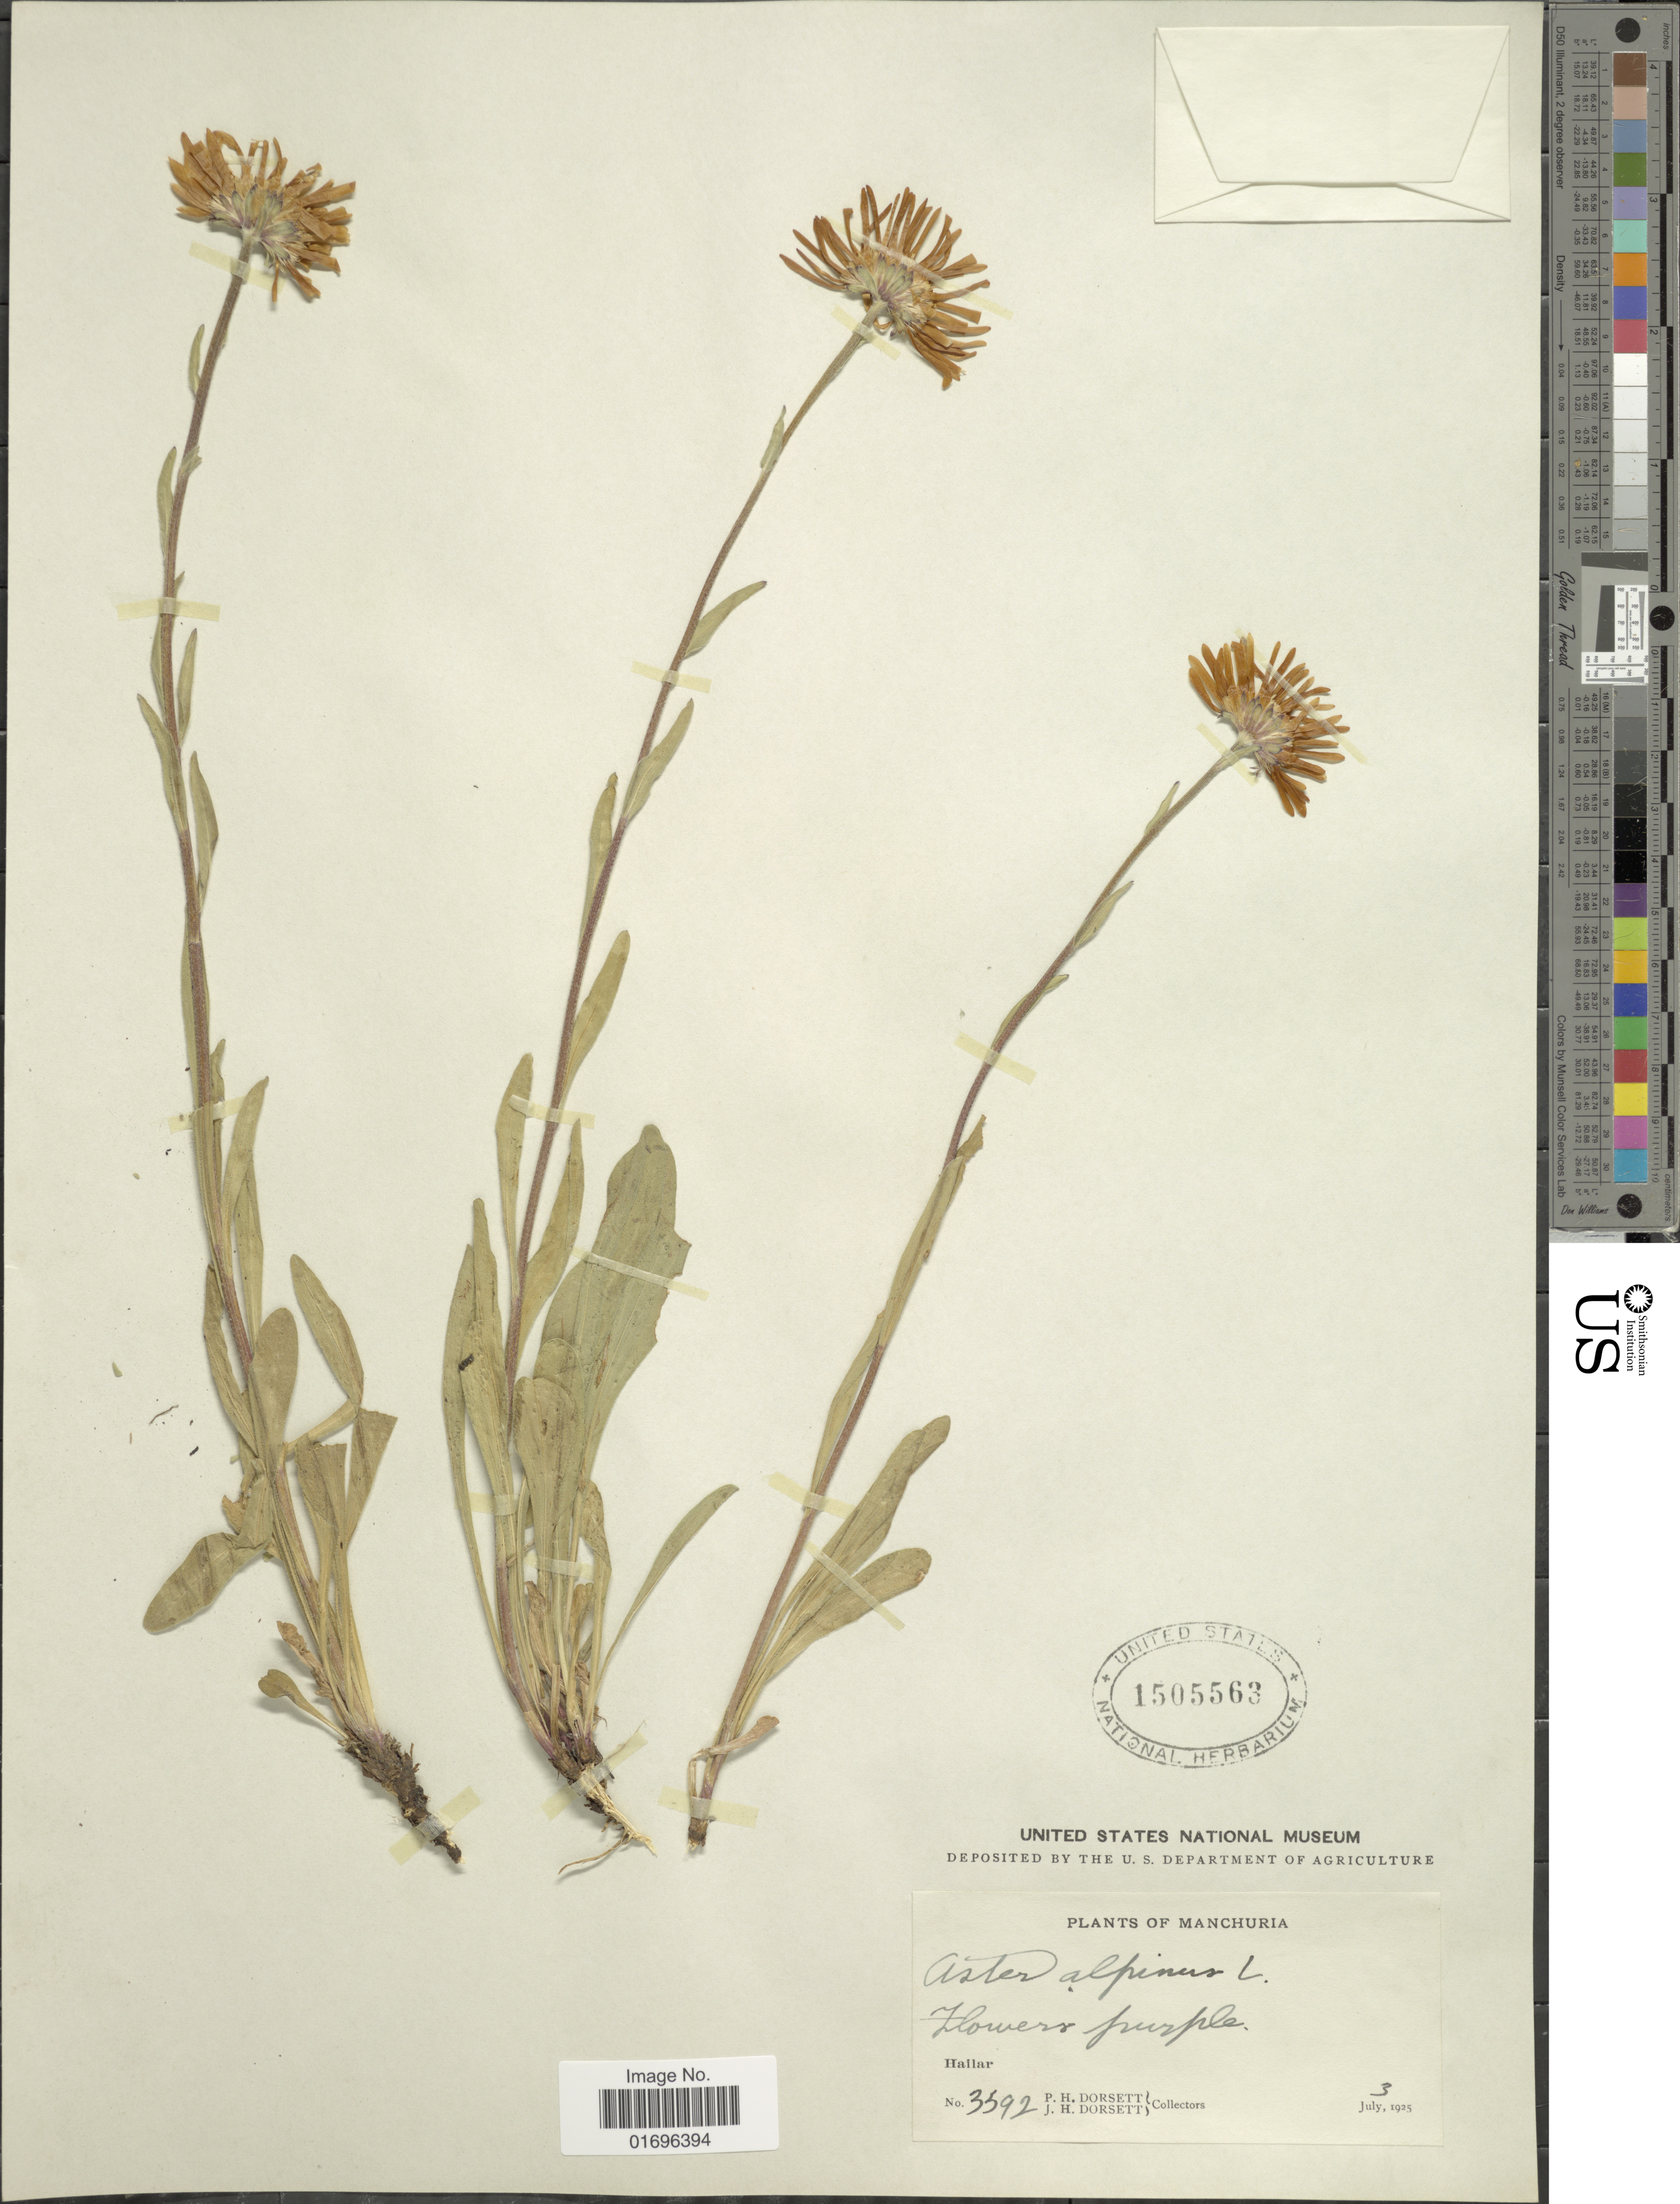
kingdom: Plantae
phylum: Tracheophyta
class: Magnoliopsida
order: Asterales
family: Asteraceae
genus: Aster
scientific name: Aster alpinus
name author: L.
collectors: P. H. Dorsett & J. Dorsett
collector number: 3592*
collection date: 1925-07-03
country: China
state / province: Nei Monggol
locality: Manchuria. Hailar.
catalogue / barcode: US 1505563